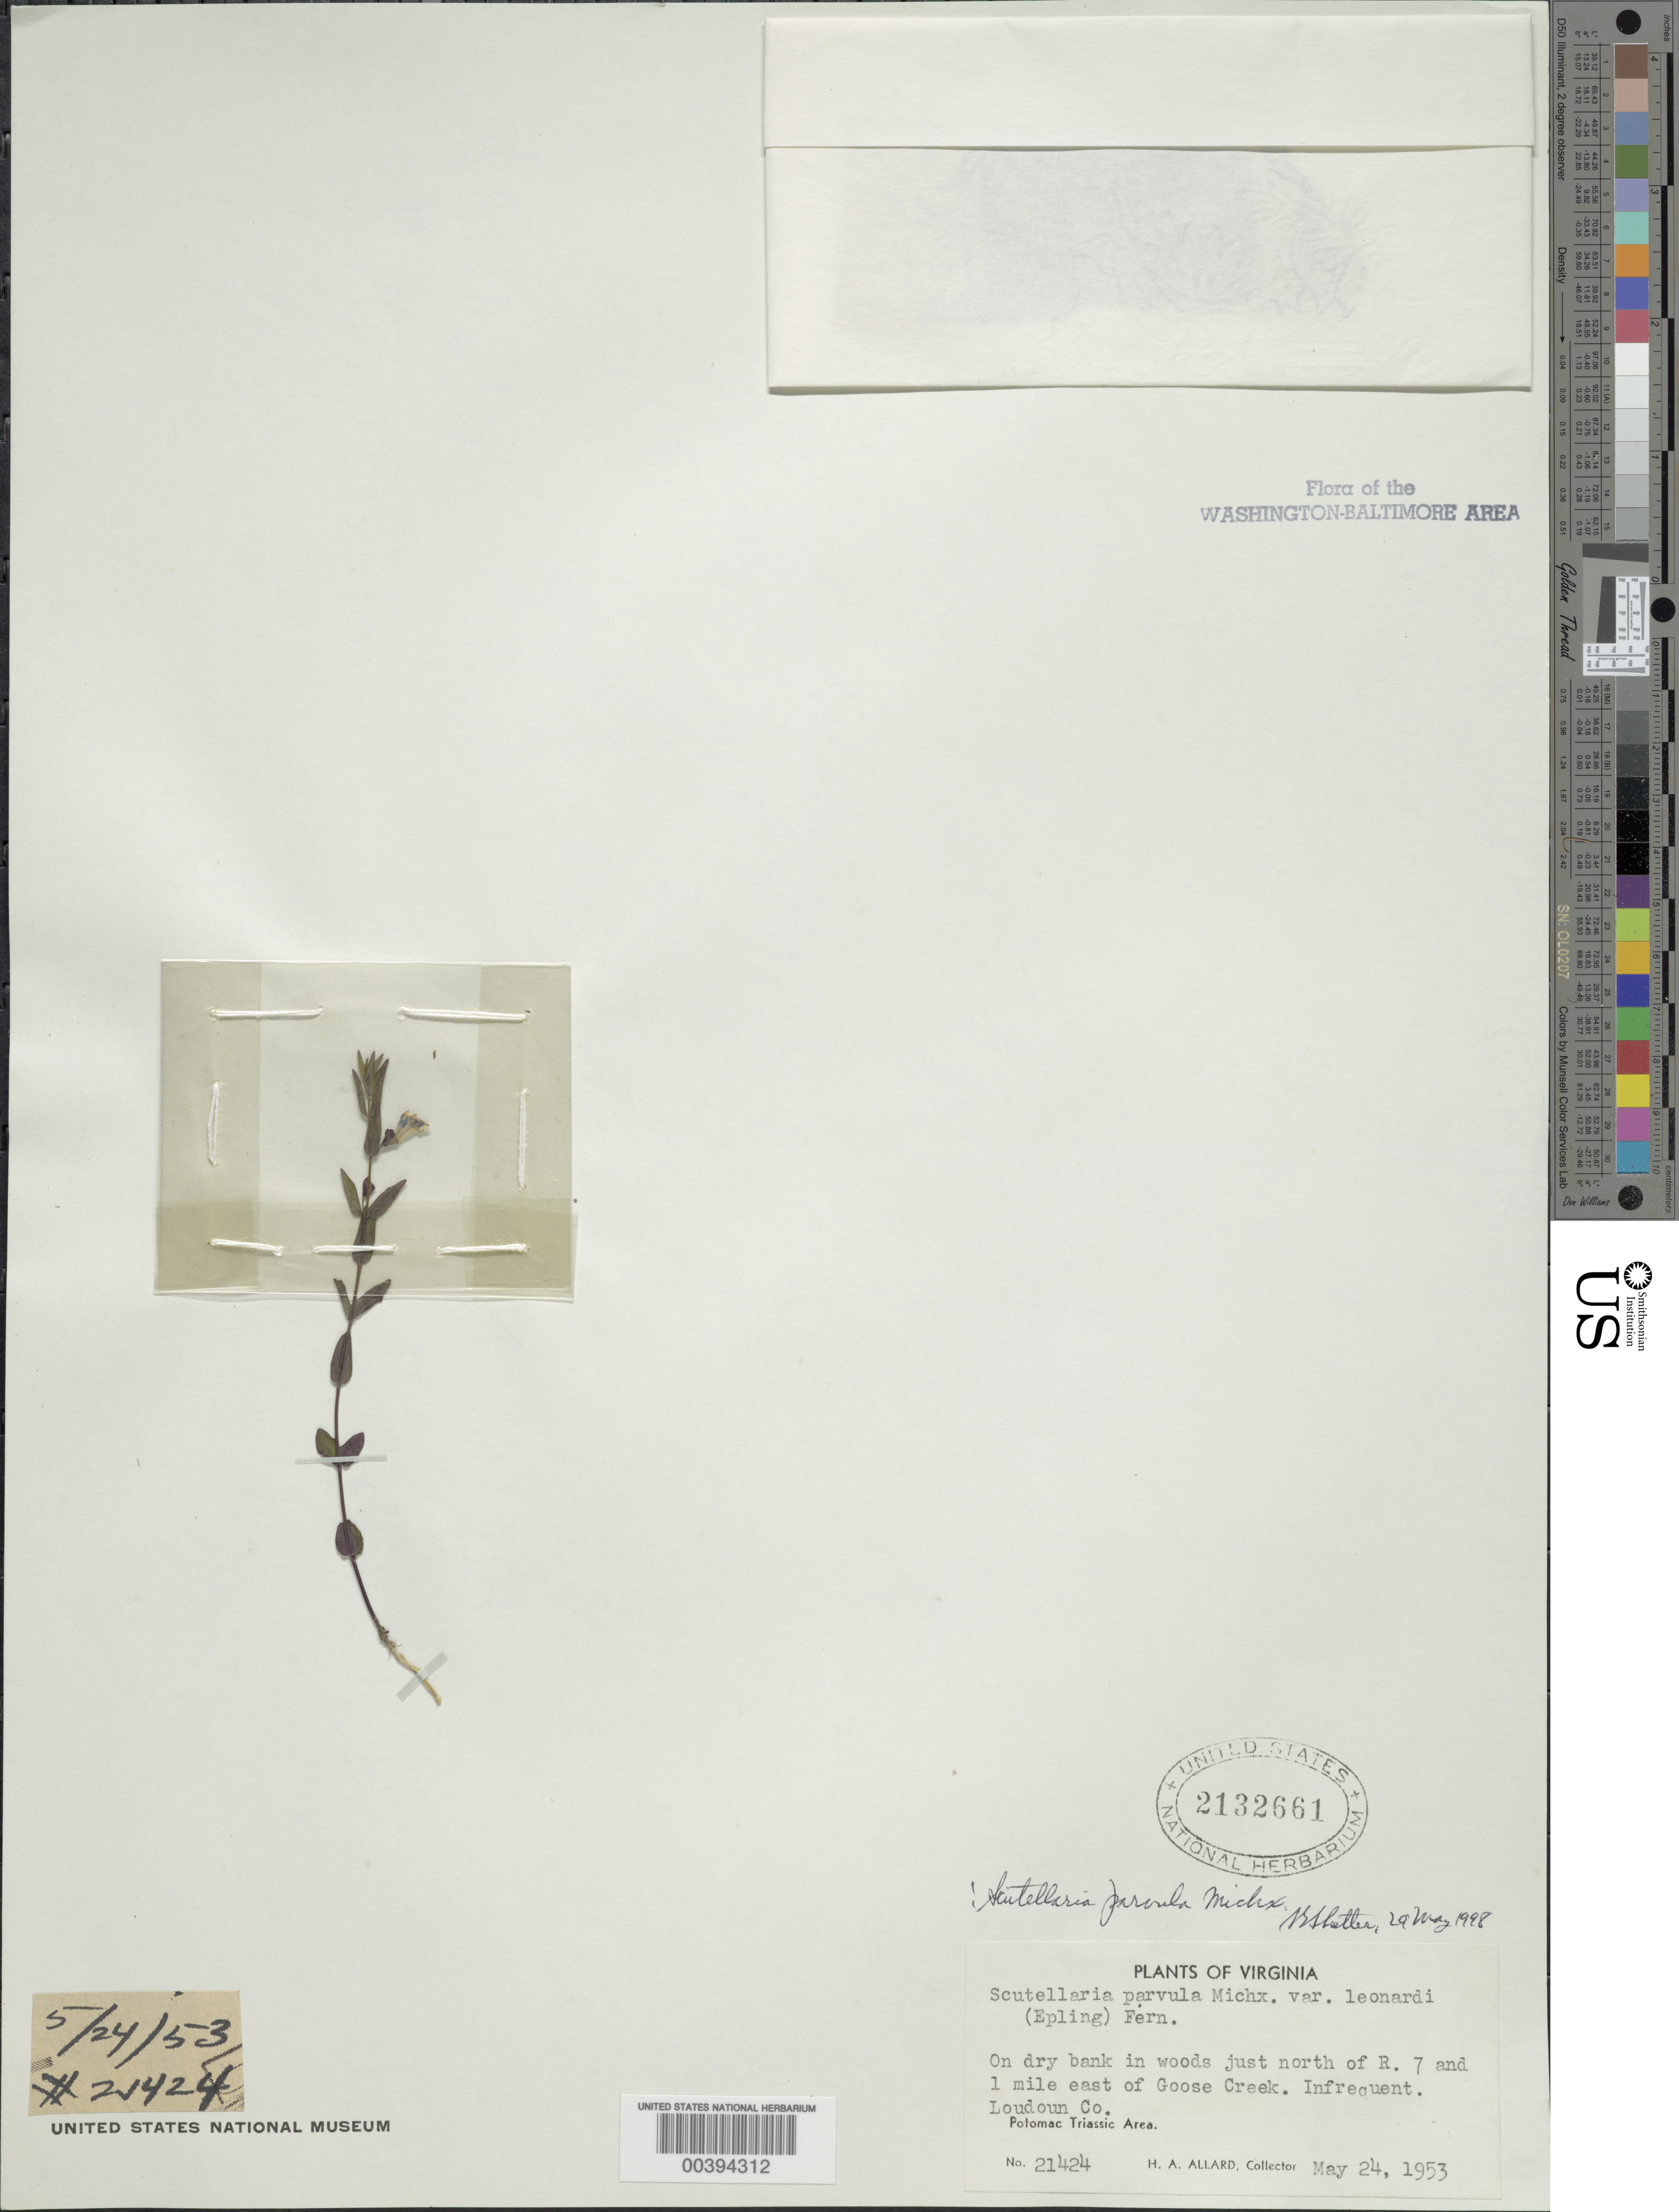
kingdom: Plantae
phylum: Tracheophyta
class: Magnoliopsida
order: Lamiales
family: Lamiaceae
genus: Scutellaria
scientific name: Scutellaria parvula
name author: Michx.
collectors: H. A. Allard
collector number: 21424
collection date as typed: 24 May 1953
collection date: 1953-05-24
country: United States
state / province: Virginia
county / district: Loudoun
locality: North of Route 7 and east of Goose Creek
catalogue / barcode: US 2132661